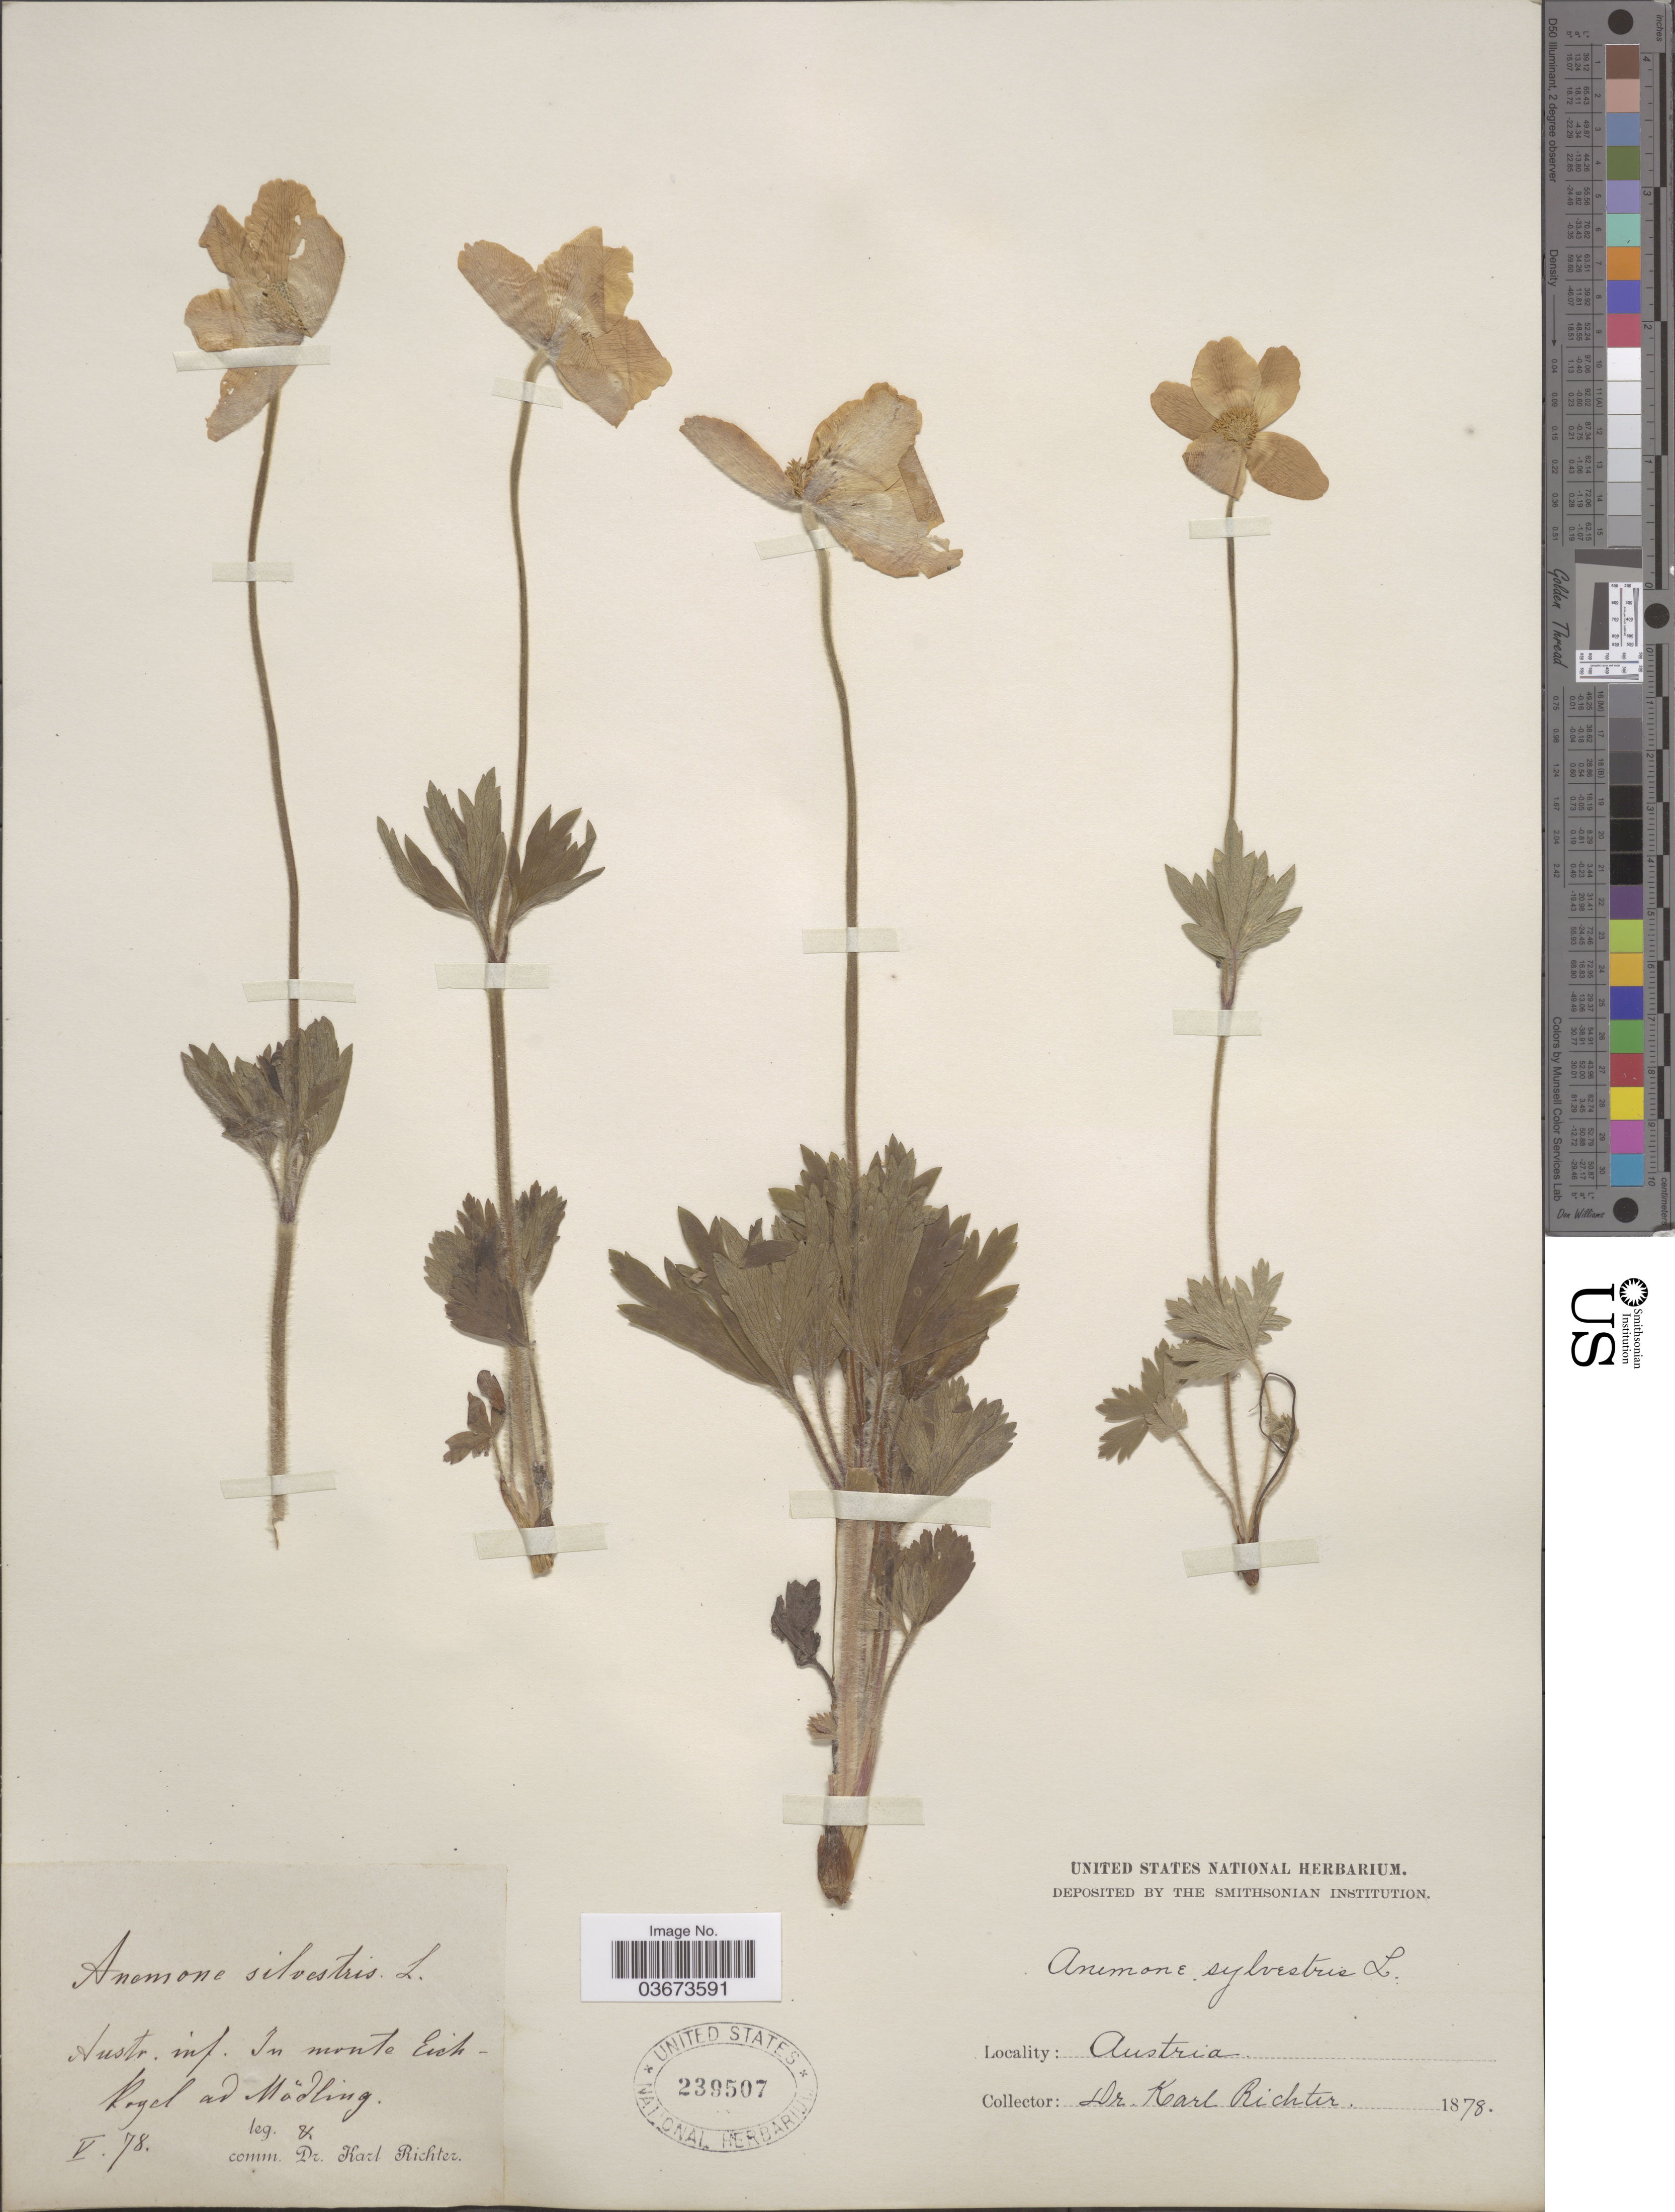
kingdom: Plantae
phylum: Tracheophyta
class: Magnoliopsida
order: Ranunculales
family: Ranunculaceae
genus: Anemone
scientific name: Anemone sylvestris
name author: L.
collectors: K. Richter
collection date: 1878-05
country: Austria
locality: Austr. inf. In monto Eich-Kogel ad Mädling.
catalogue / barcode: US 239507